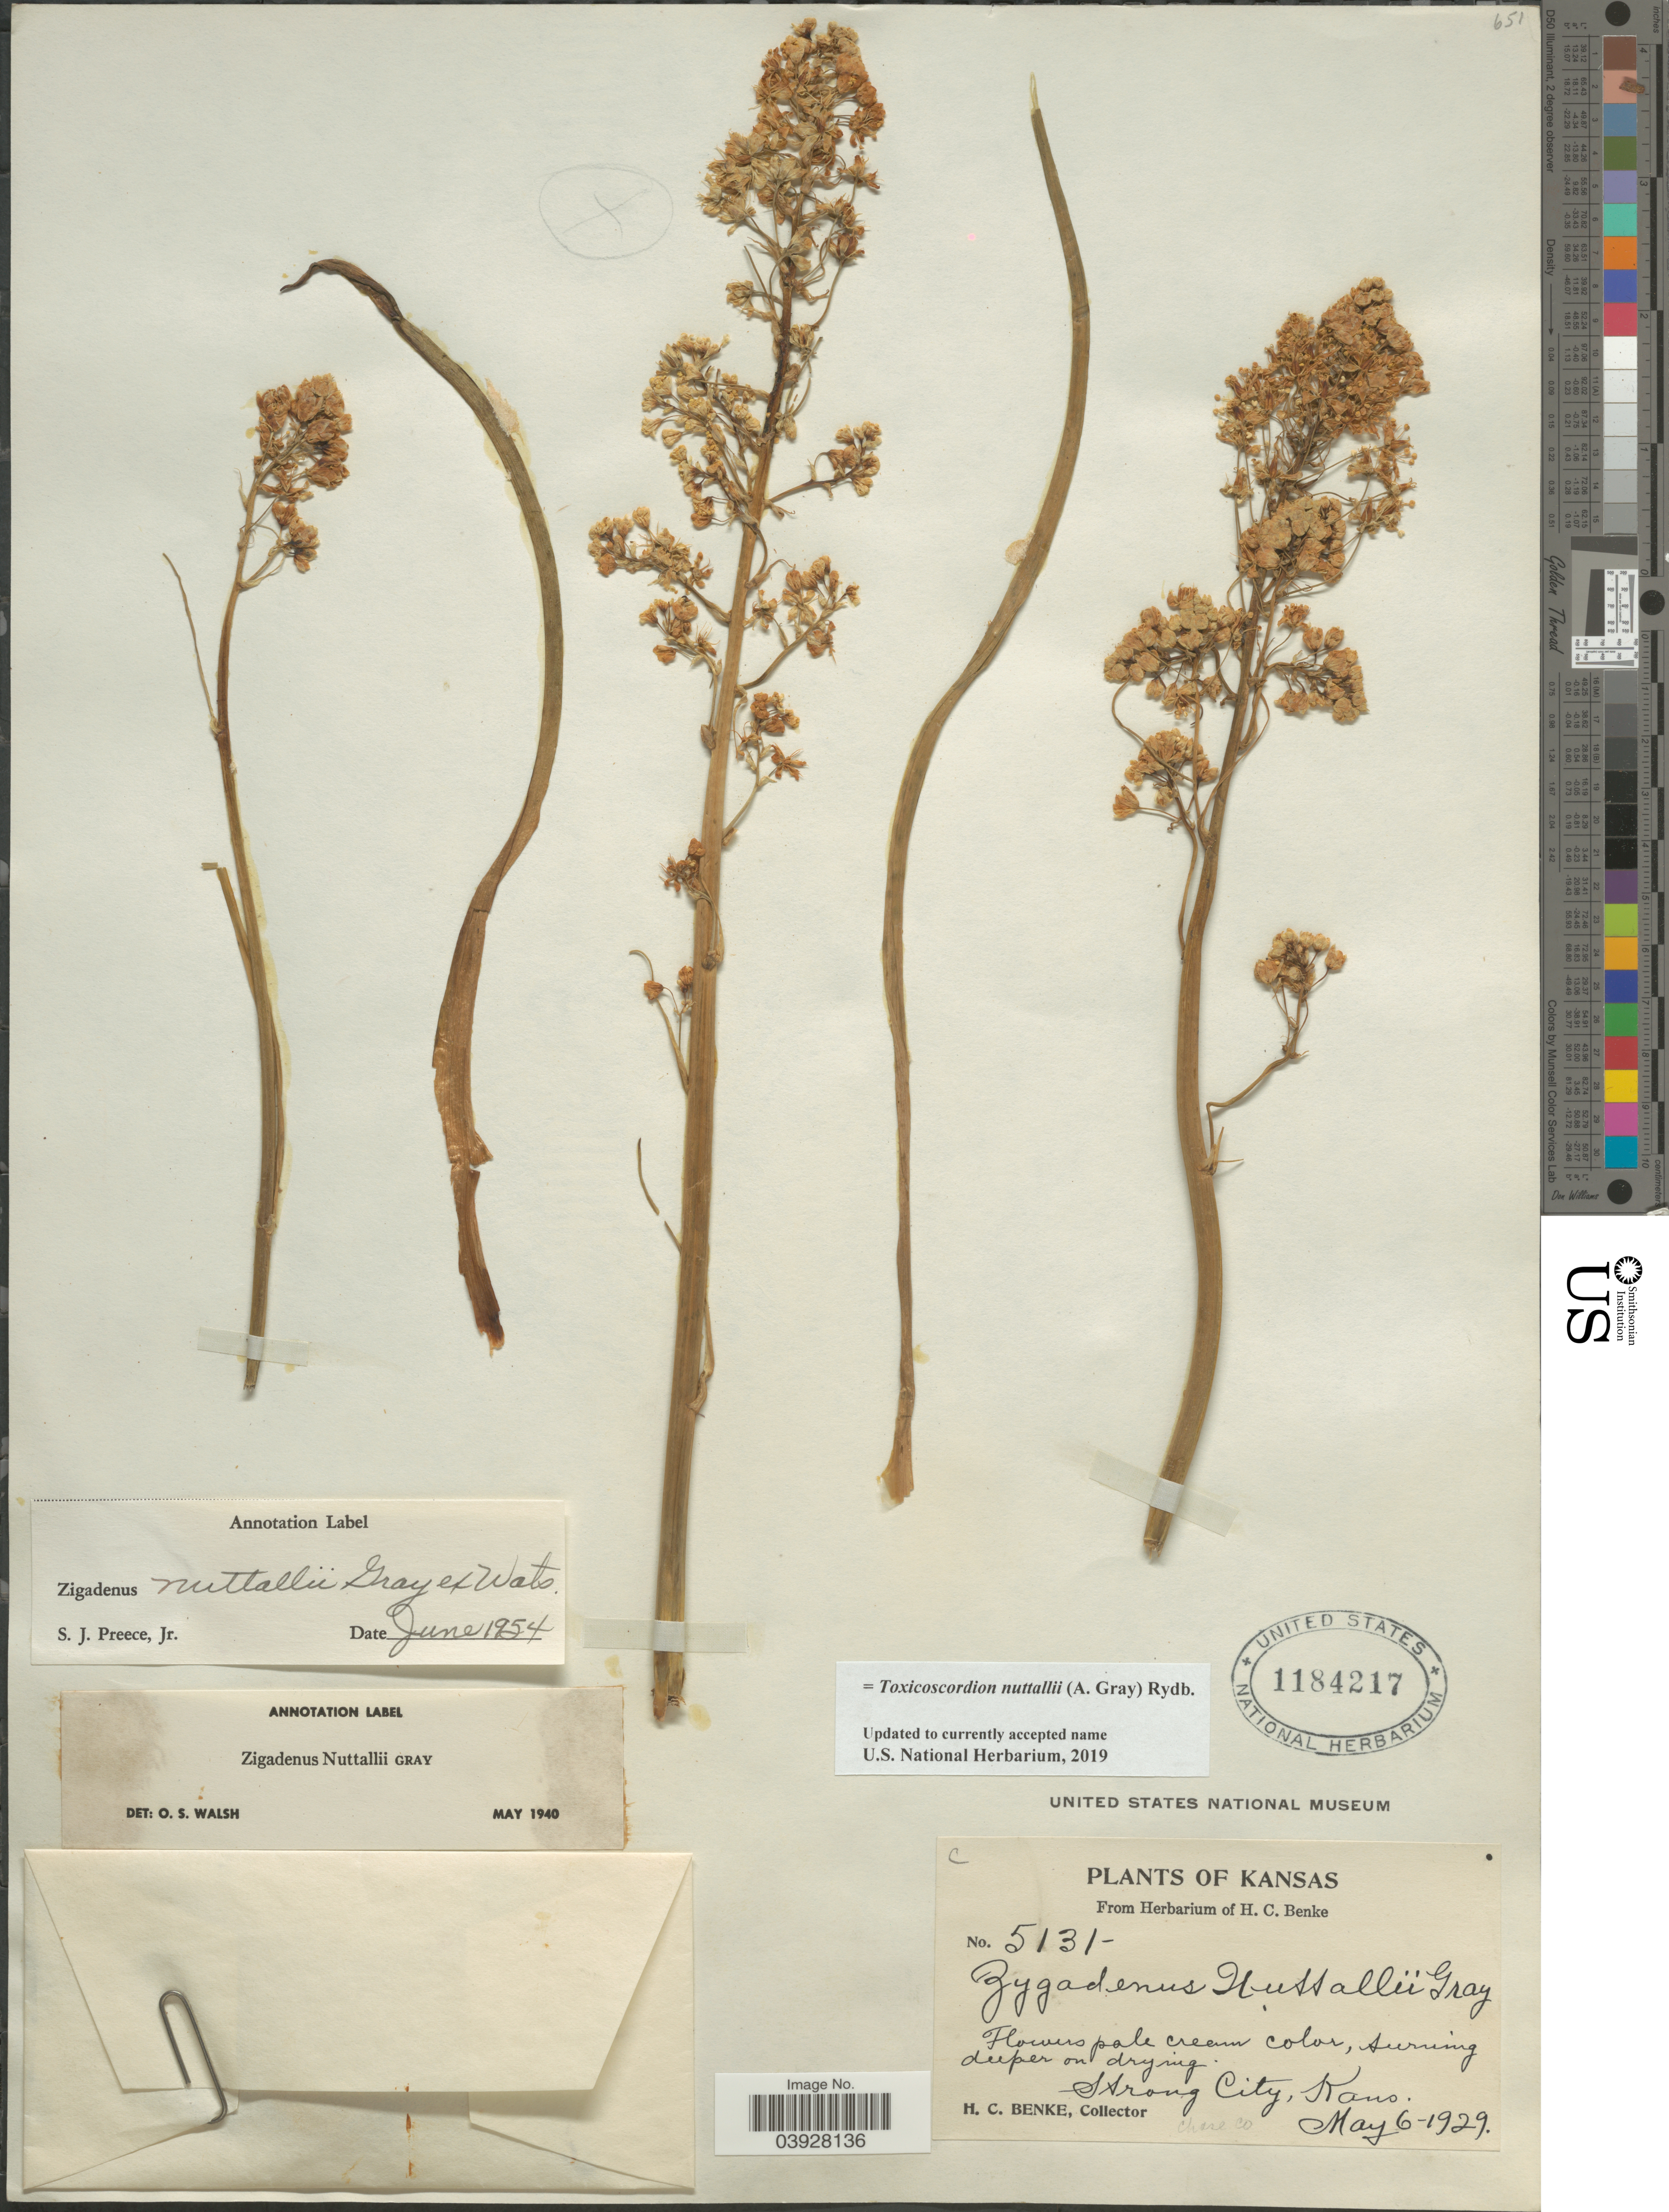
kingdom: Plantae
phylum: Tracheophyta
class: Liliopsida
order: Liliales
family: Melanthiaceae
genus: Toxicoscordion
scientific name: Toxicoscordion nuttallii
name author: (A. Gray) Rydb.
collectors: H. Benke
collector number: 5131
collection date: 1929-05-06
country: United States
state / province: Kansas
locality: Strong City. Chase Co.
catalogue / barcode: US 1184217